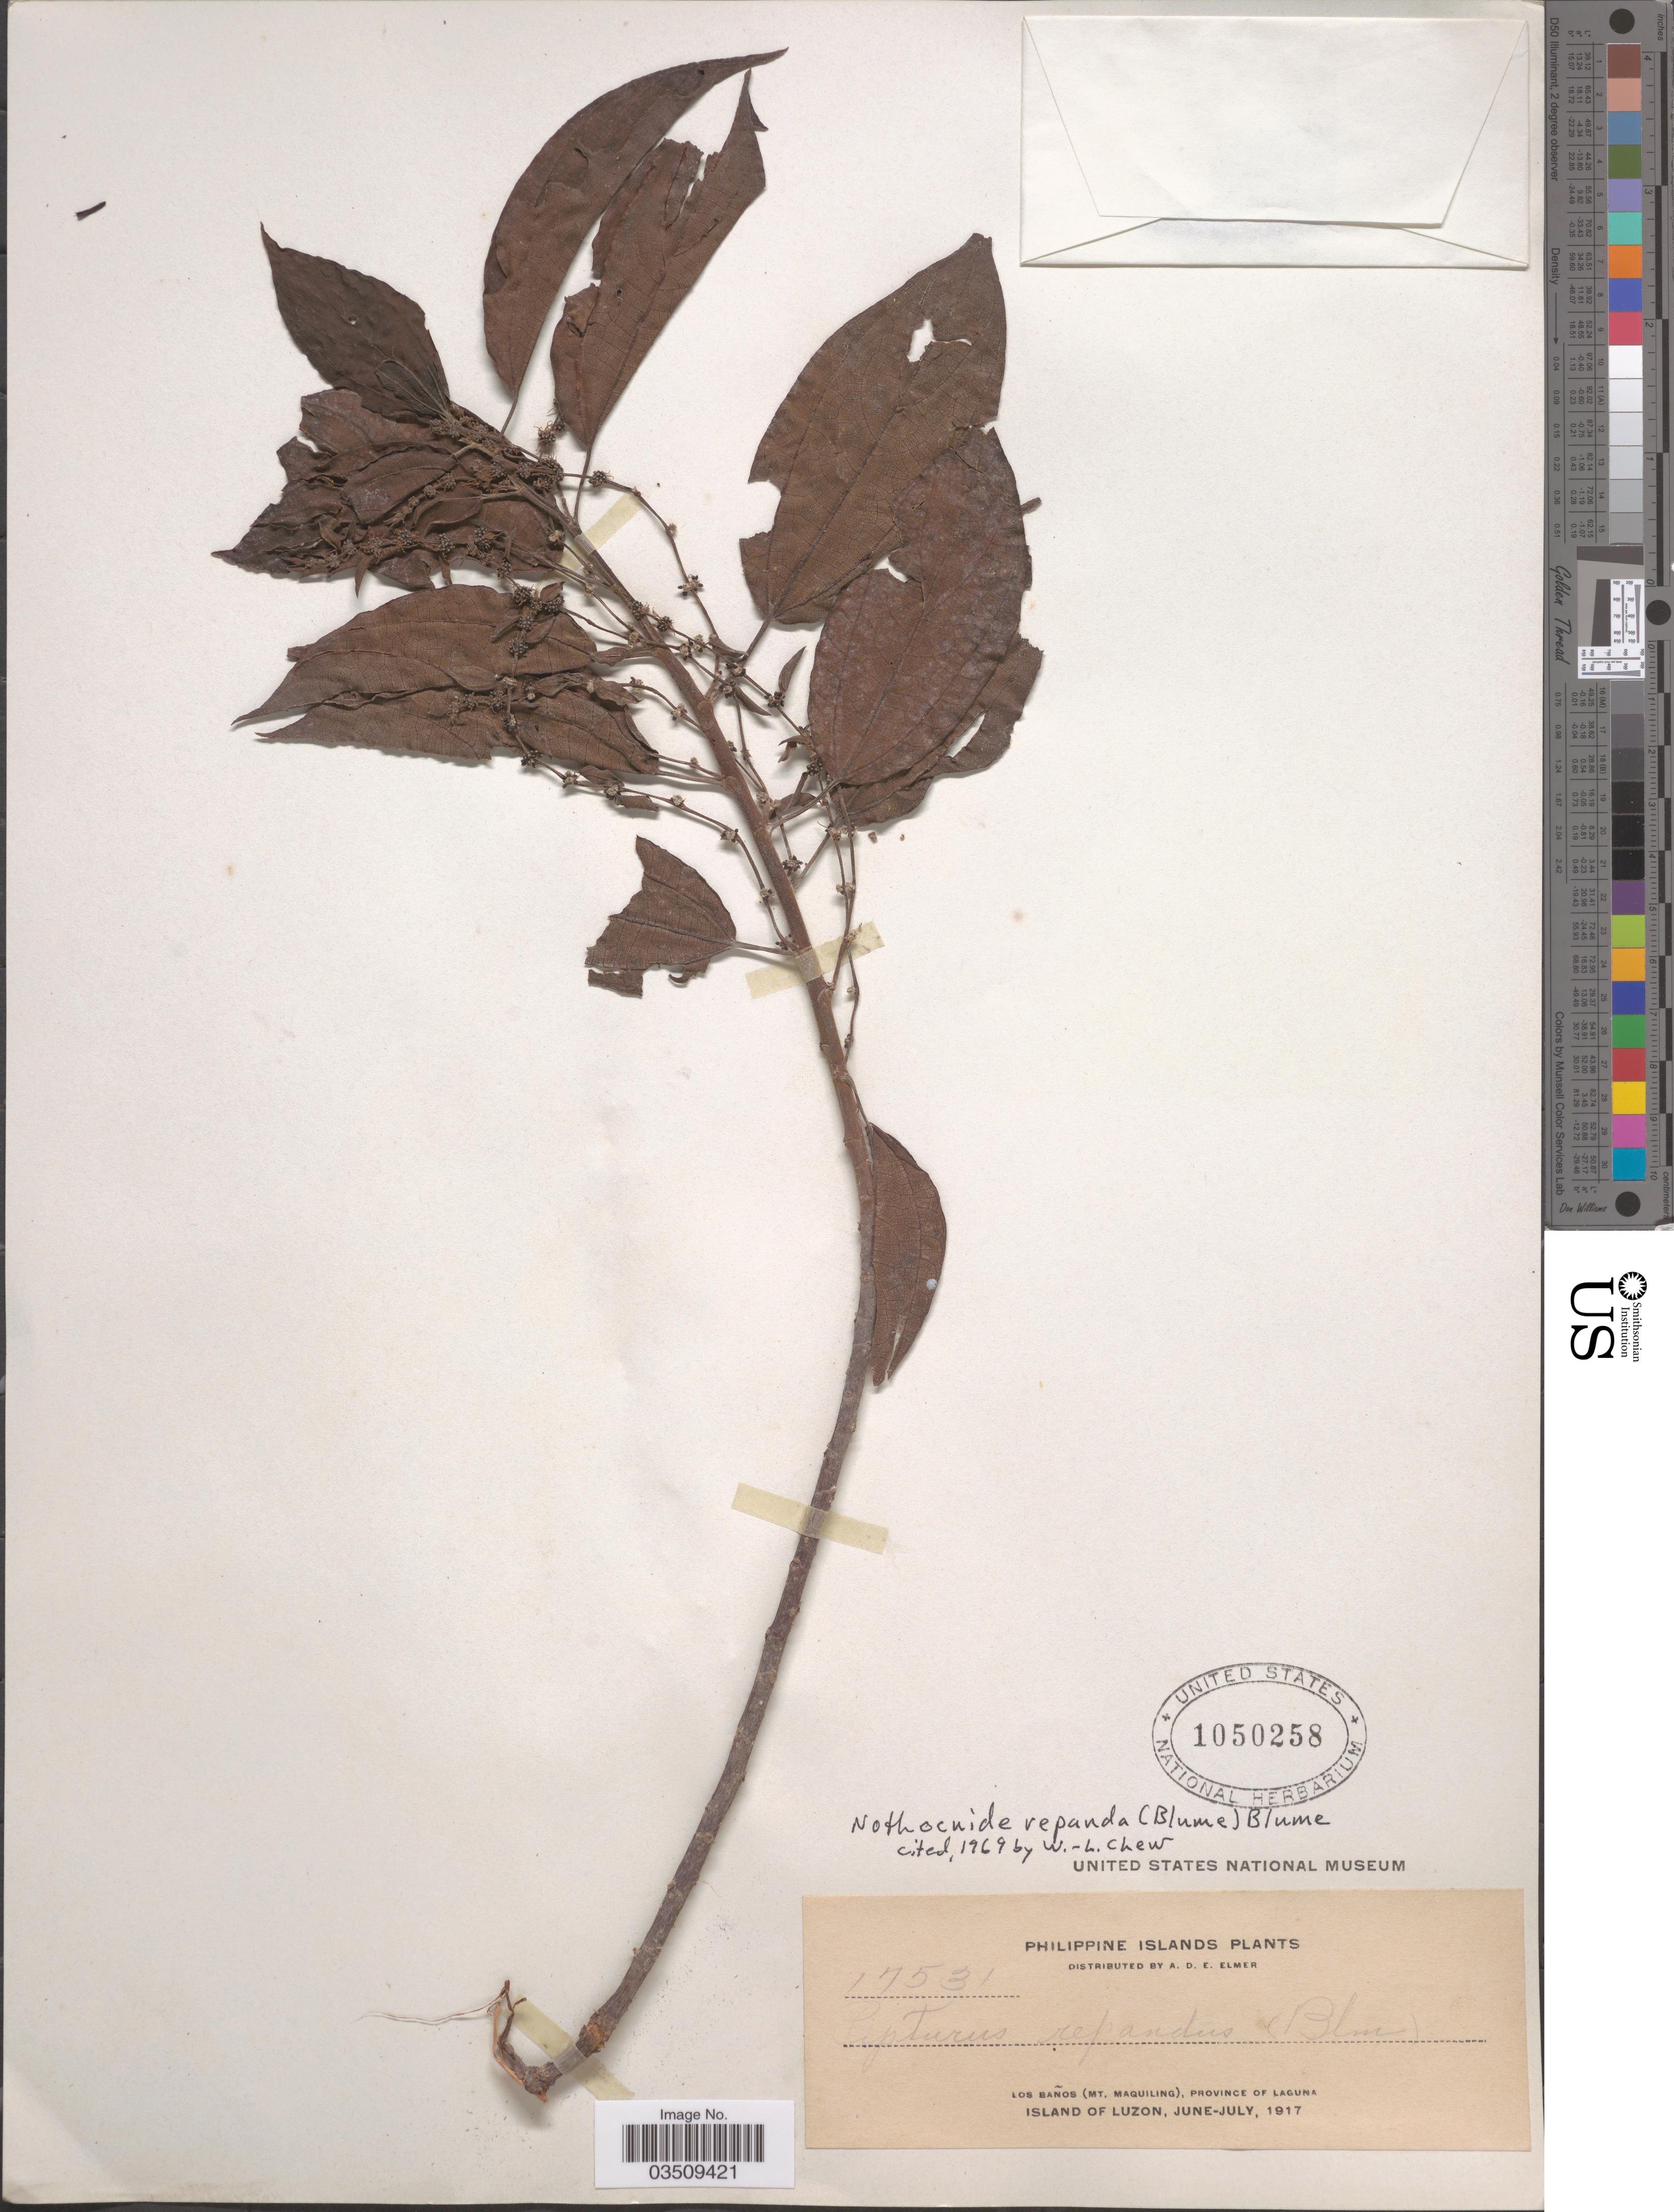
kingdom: Plantae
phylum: Tracheophyta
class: Magnoliopsida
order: Rosales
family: Urticaceae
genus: Nothocnide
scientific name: Nothocnide repanda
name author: (Blume) Blume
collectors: A. D. E. Elmer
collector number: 17531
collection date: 1917-06/1917-07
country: Philippines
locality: Los Baños (Mt. Maquiling), Province of Laguna. Island of Luzon.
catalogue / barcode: US 1050258